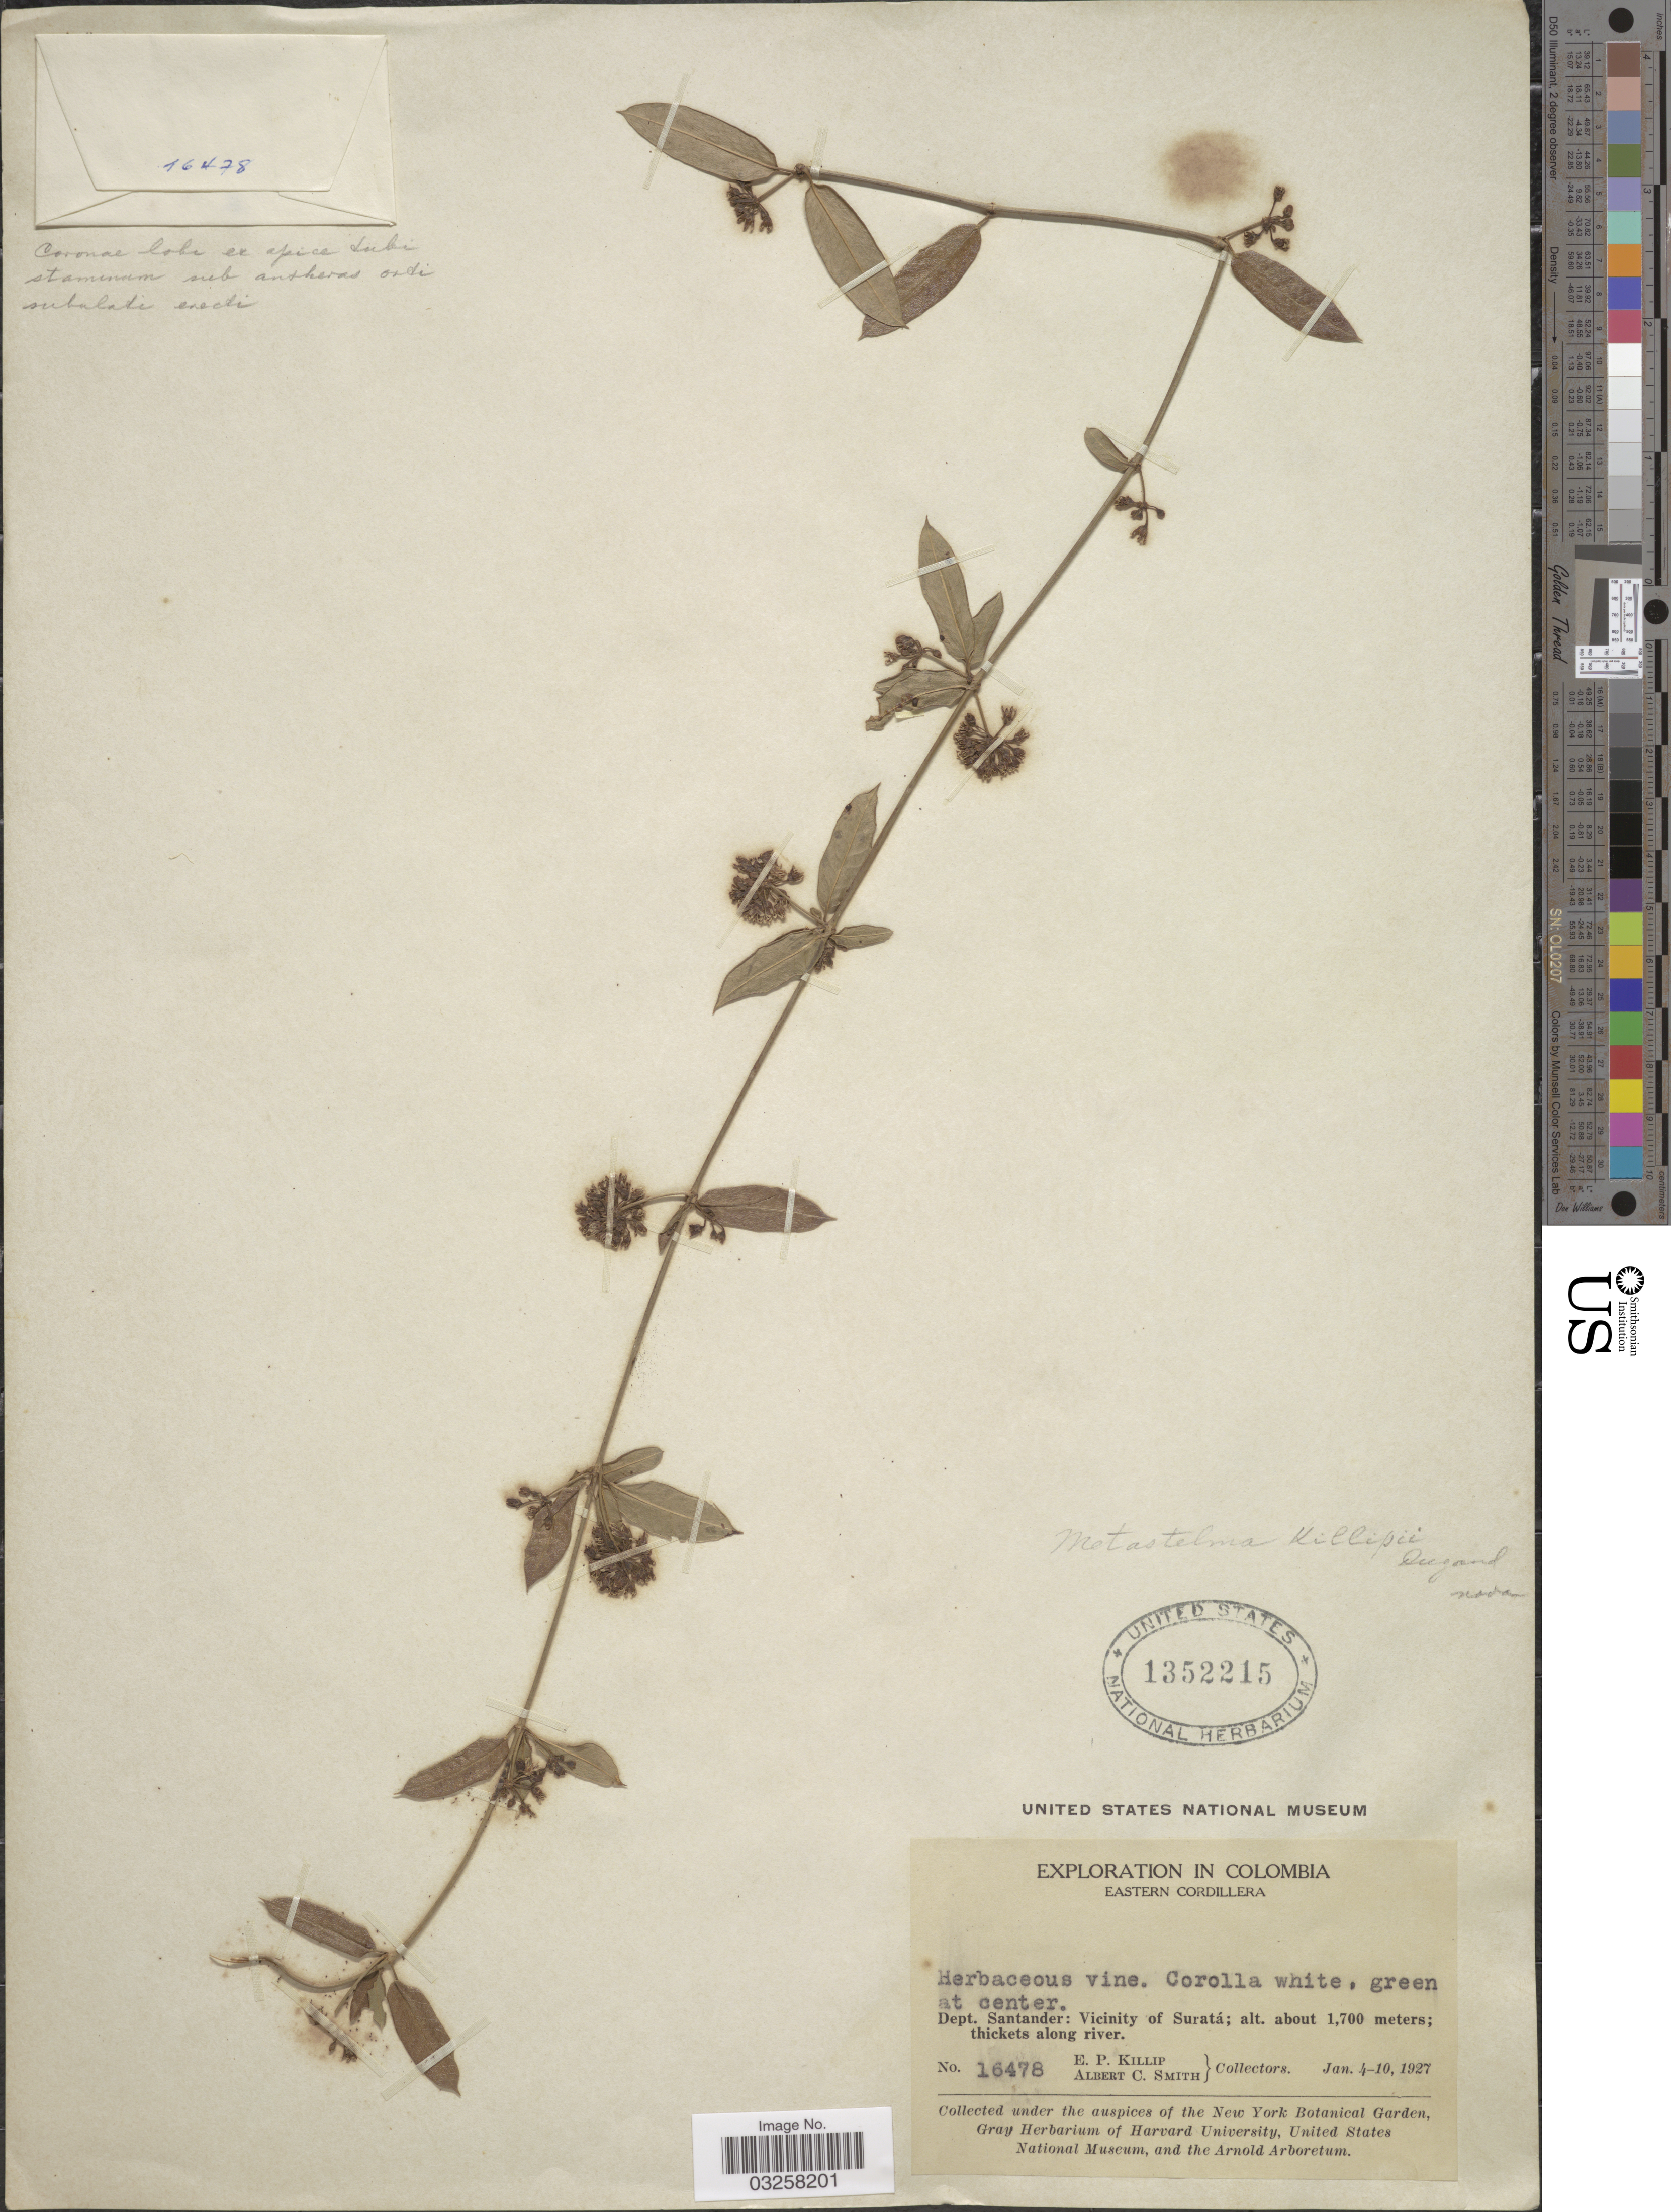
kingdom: Plantae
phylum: Tracheophyta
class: Magnoliopsida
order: Gentianales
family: Apocynaceae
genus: Metastelma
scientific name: Metastelma killipii Dugand sp. nov. ined.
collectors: E. P. Killip & A. C. Smith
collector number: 16478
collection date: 1927-01-04/1927-01-10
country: Colombia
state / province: Santander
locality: Eastern Cordillera, Dept. Santander: Vicinity of Suratá.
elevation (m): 1700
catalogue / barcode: US 1352215